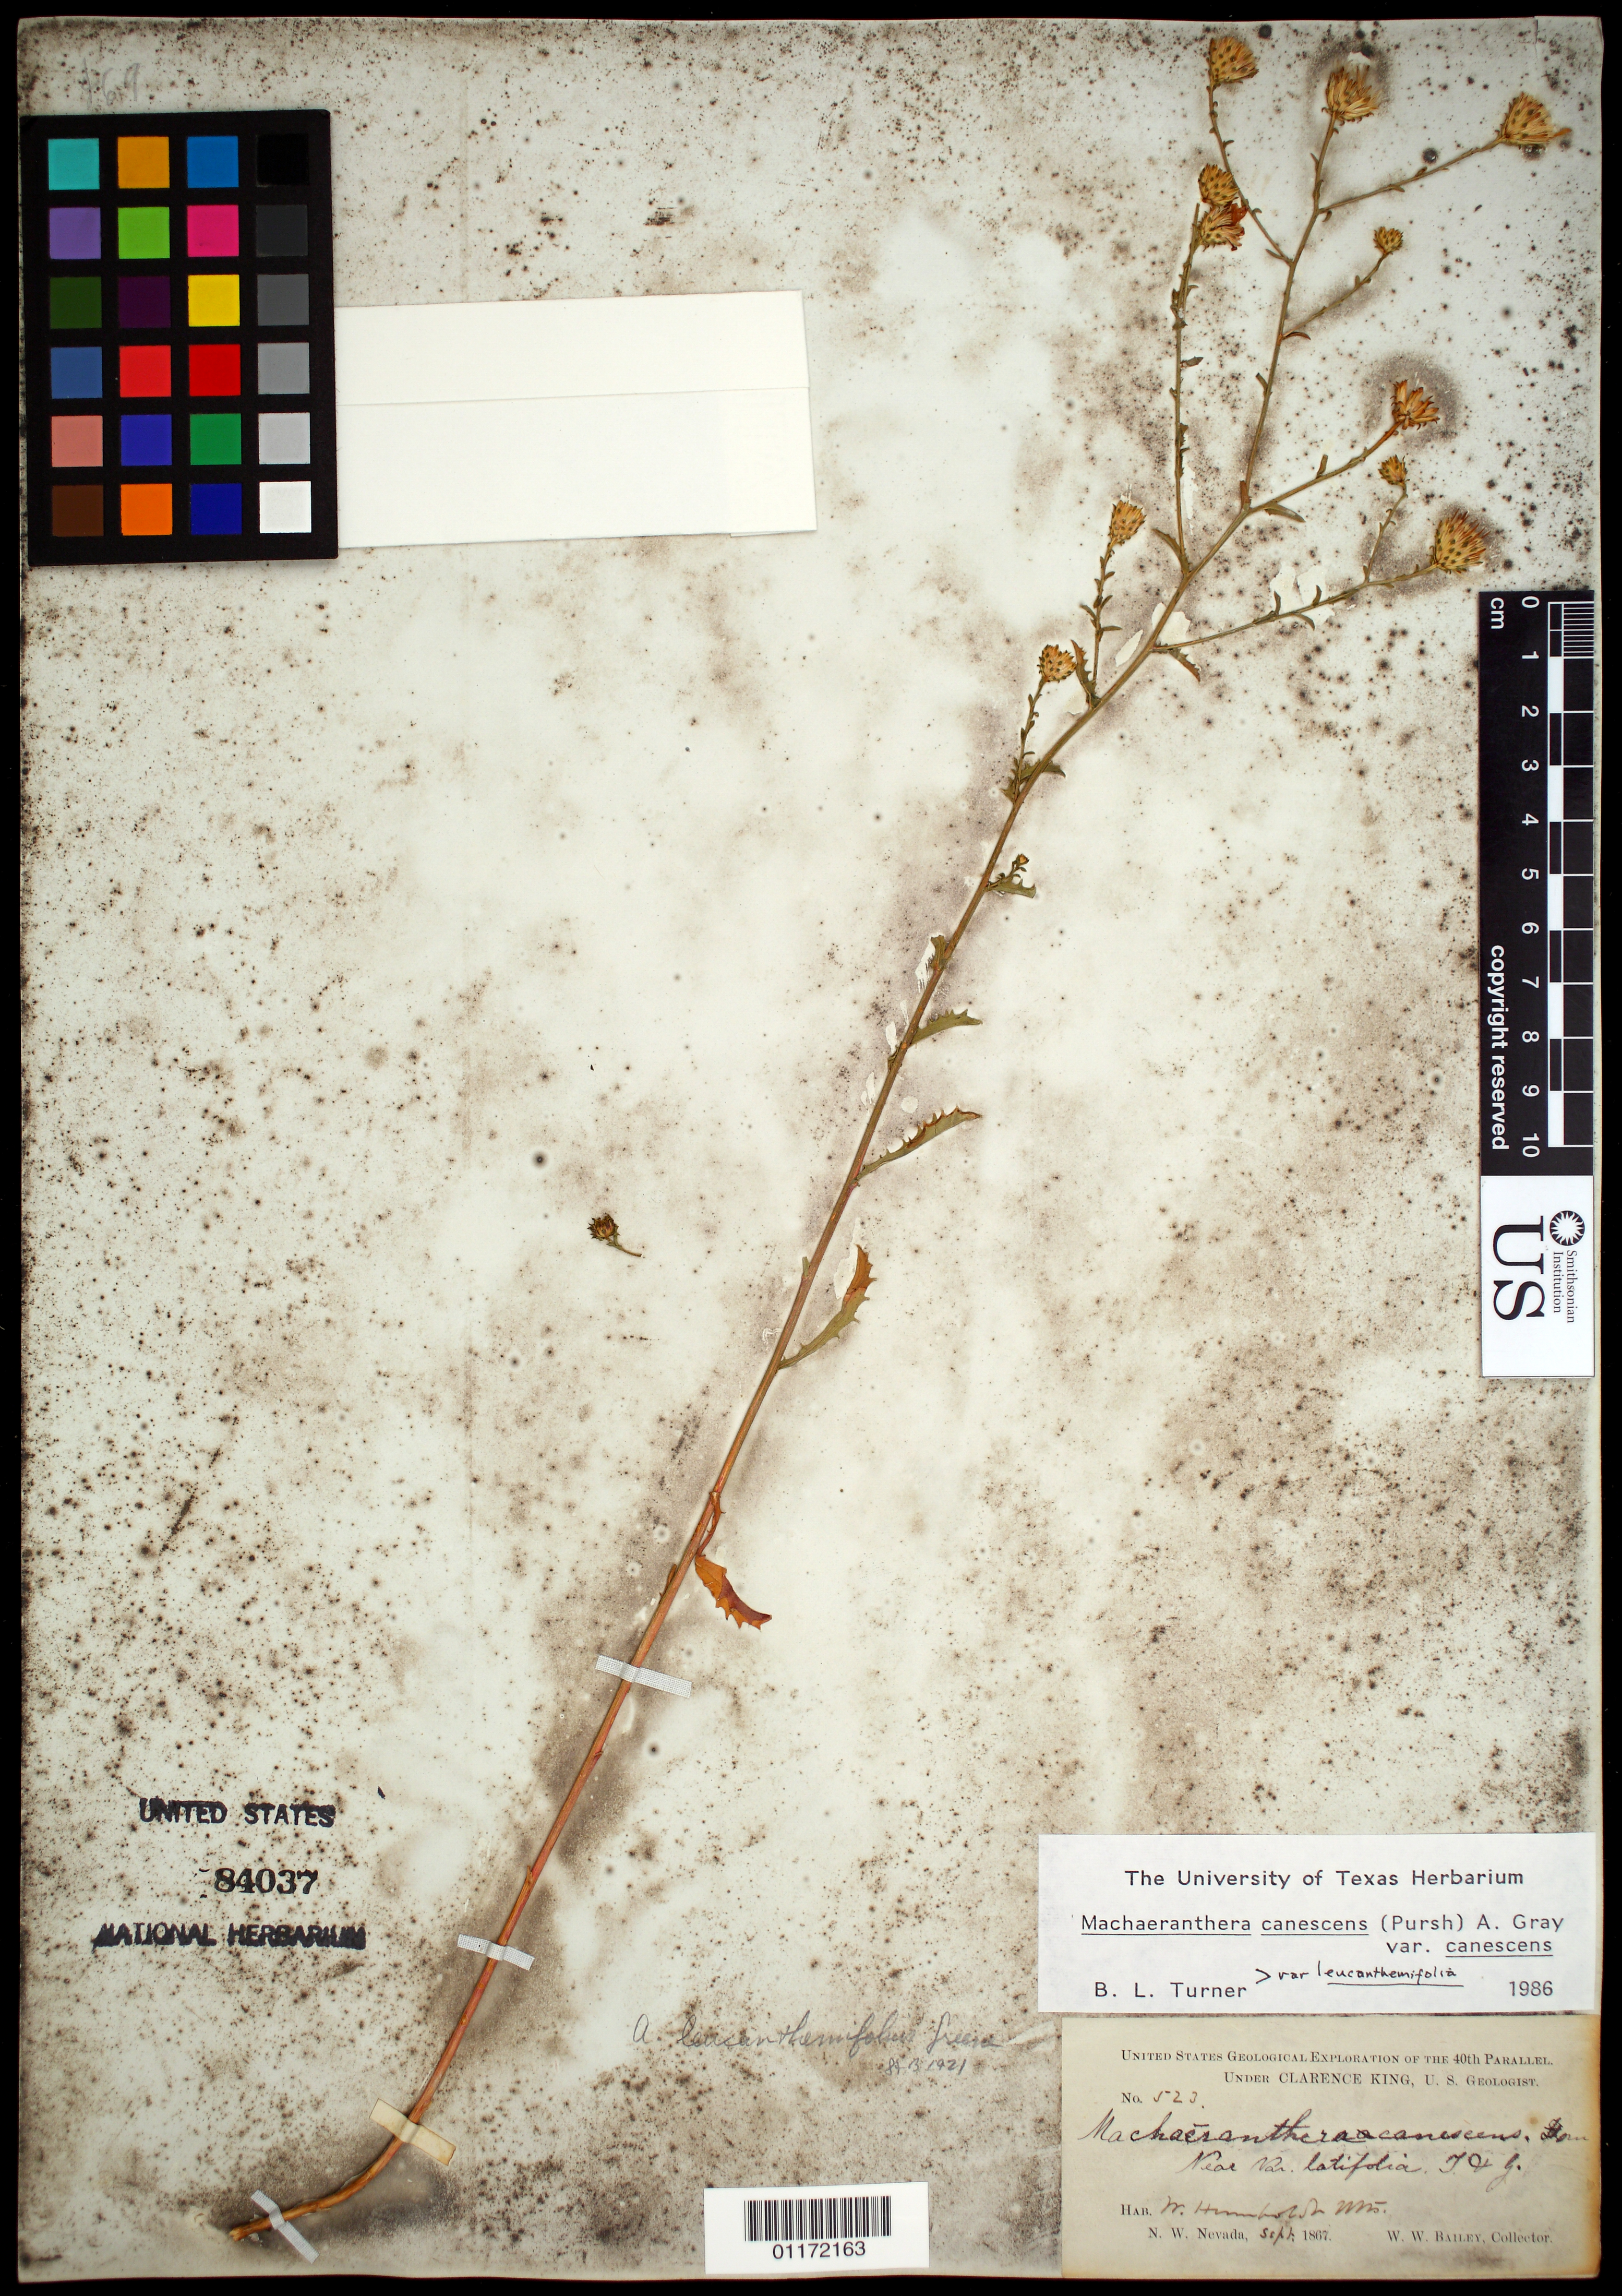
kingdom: Plantae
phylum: Tracheophyta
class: Magnoliopsida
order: Asterales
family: Asteraceae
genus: Machaeranthera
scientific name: Machaeranthera canescens var. canescens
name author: (Pursh) A. Gray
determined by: Turner, B. L.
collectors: W. W. Bailey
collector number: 523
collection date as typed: Sep 1867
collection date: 1867-09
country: United States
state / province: Nevada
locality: West Humboldt Mts., N.W. Nevada.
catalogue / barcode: US 84037